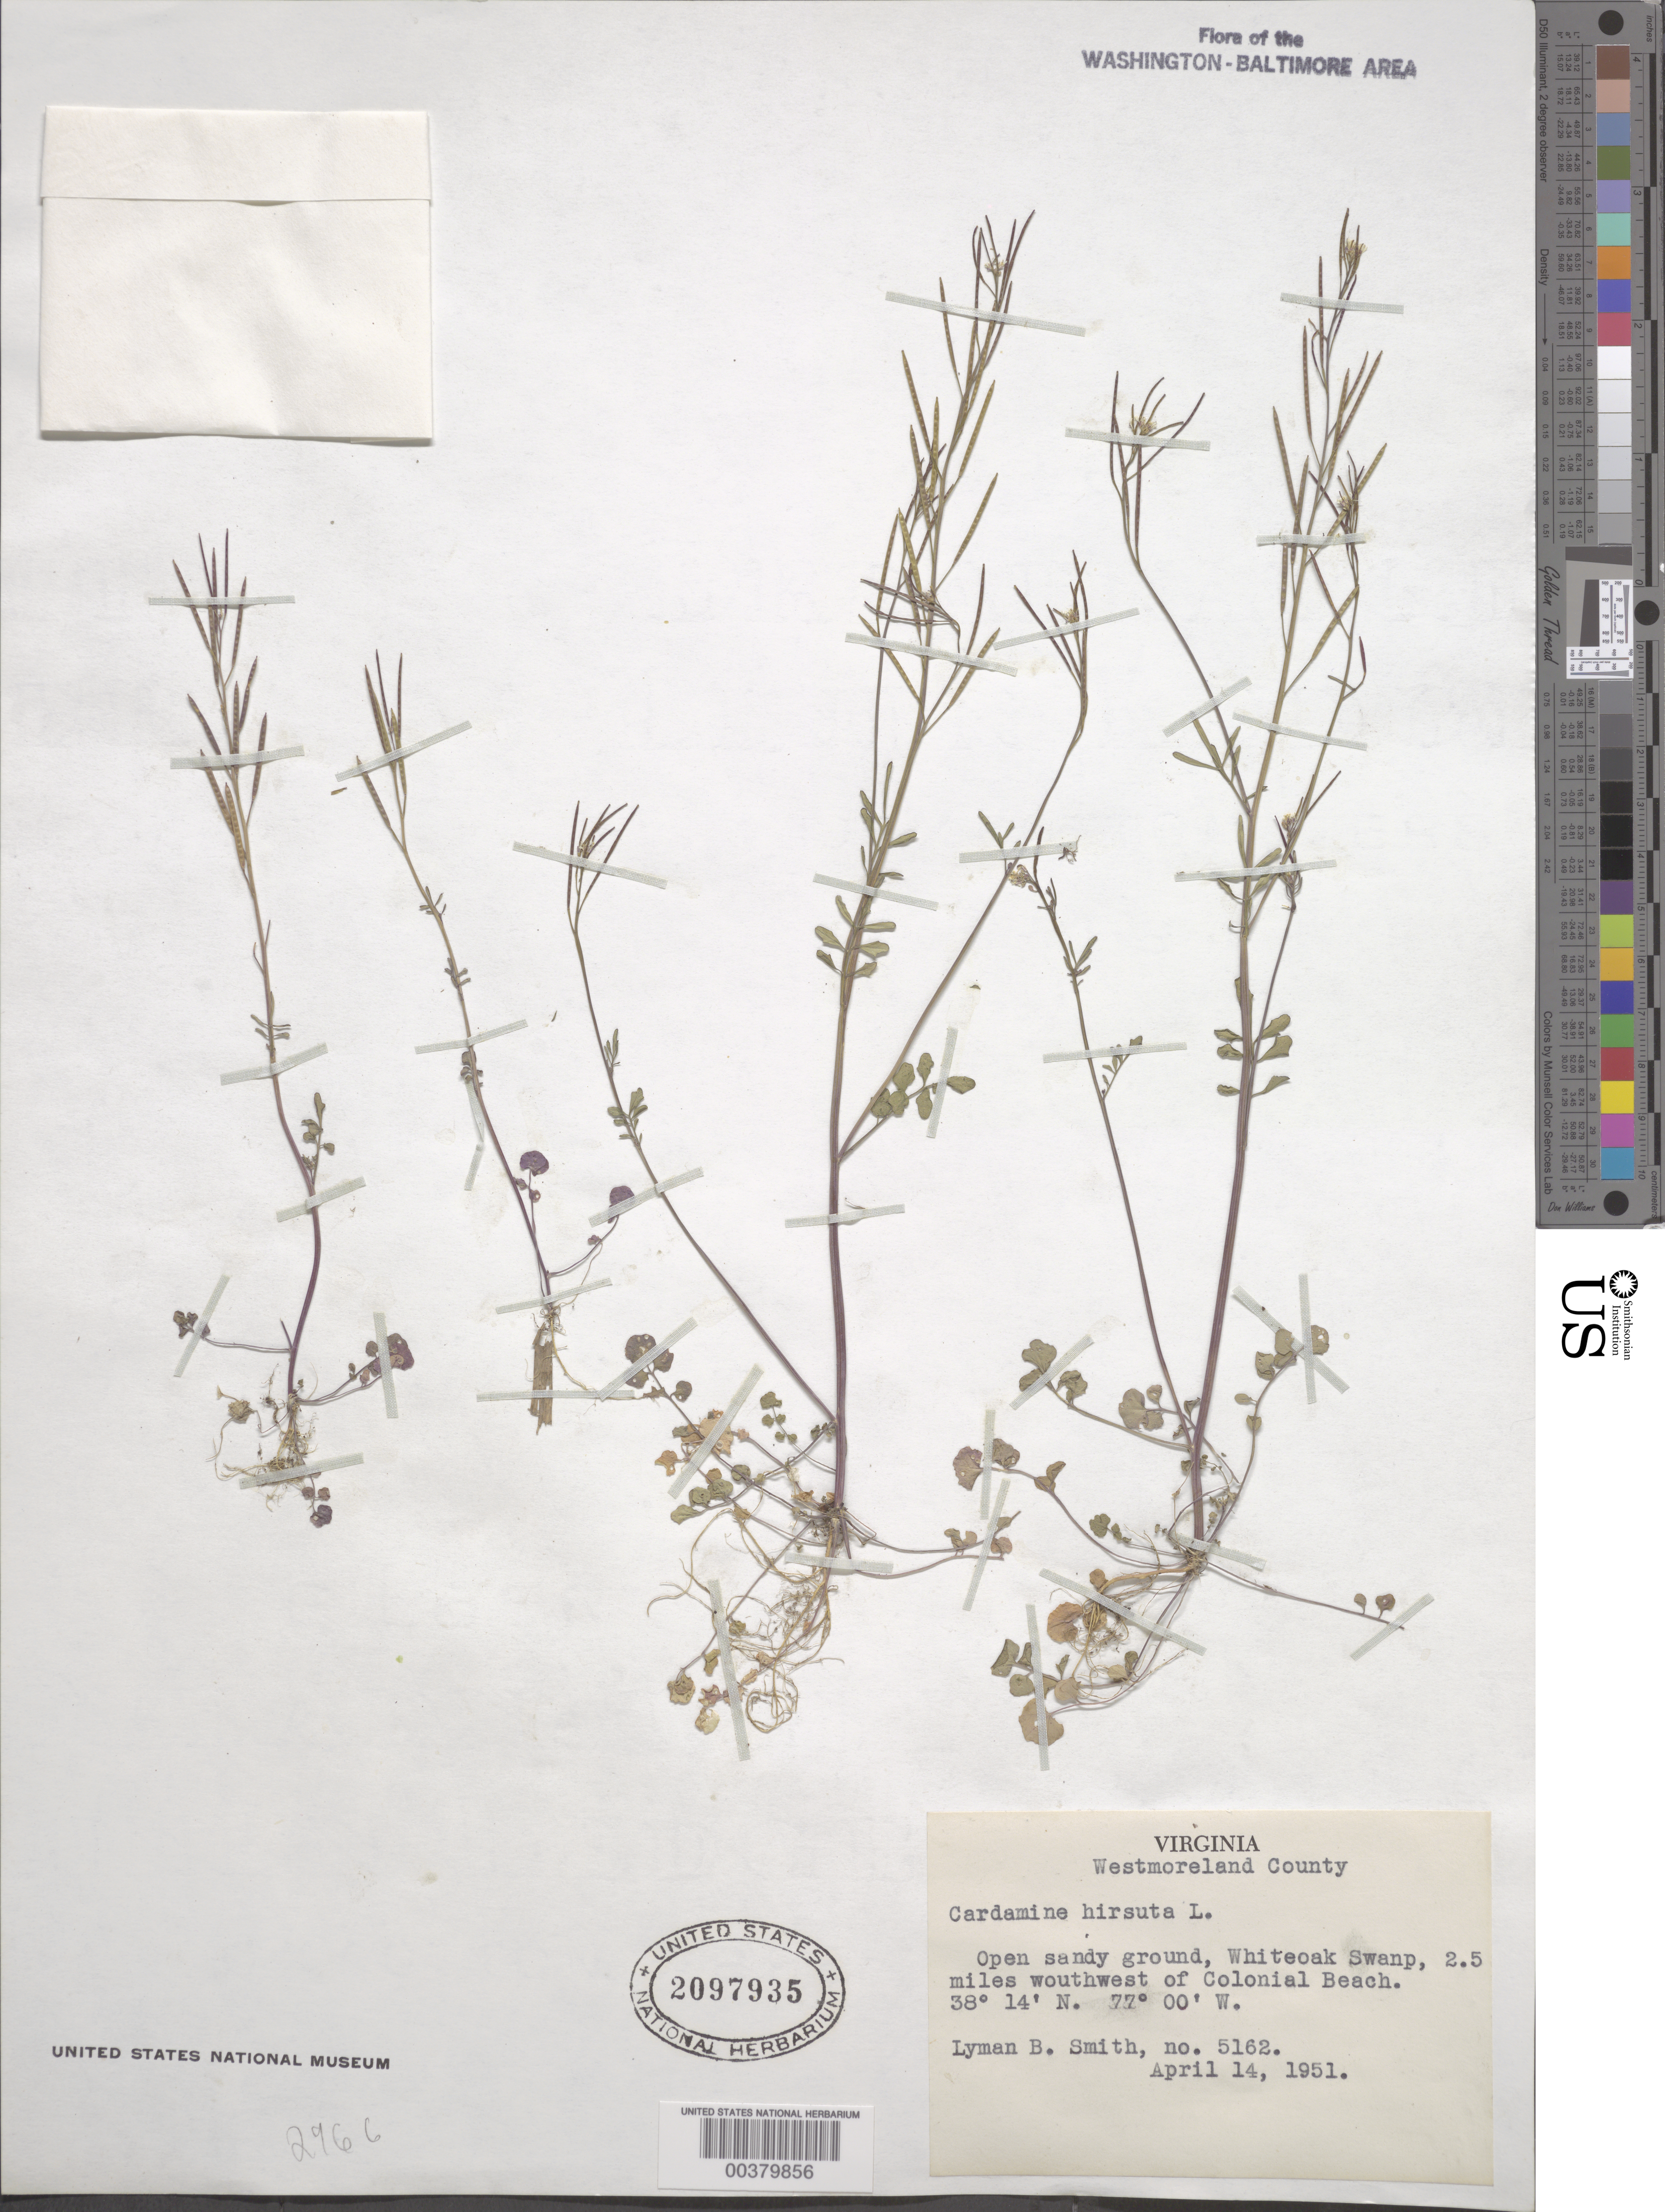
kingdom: Plantae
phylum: Tracheophyta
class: Magnoliopsida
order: Brassicales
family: Brassicaceae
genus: Cardamine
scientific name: Cardamine hirsuta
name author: L.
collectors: L. Smith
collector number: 5162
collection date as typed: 14 Apr 1951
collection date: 1951-04-14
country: United States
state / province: Virginia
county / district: Westmoreland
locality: Whiteoak Swamp, southwest of Colonial Beach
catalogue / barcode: US 2097935